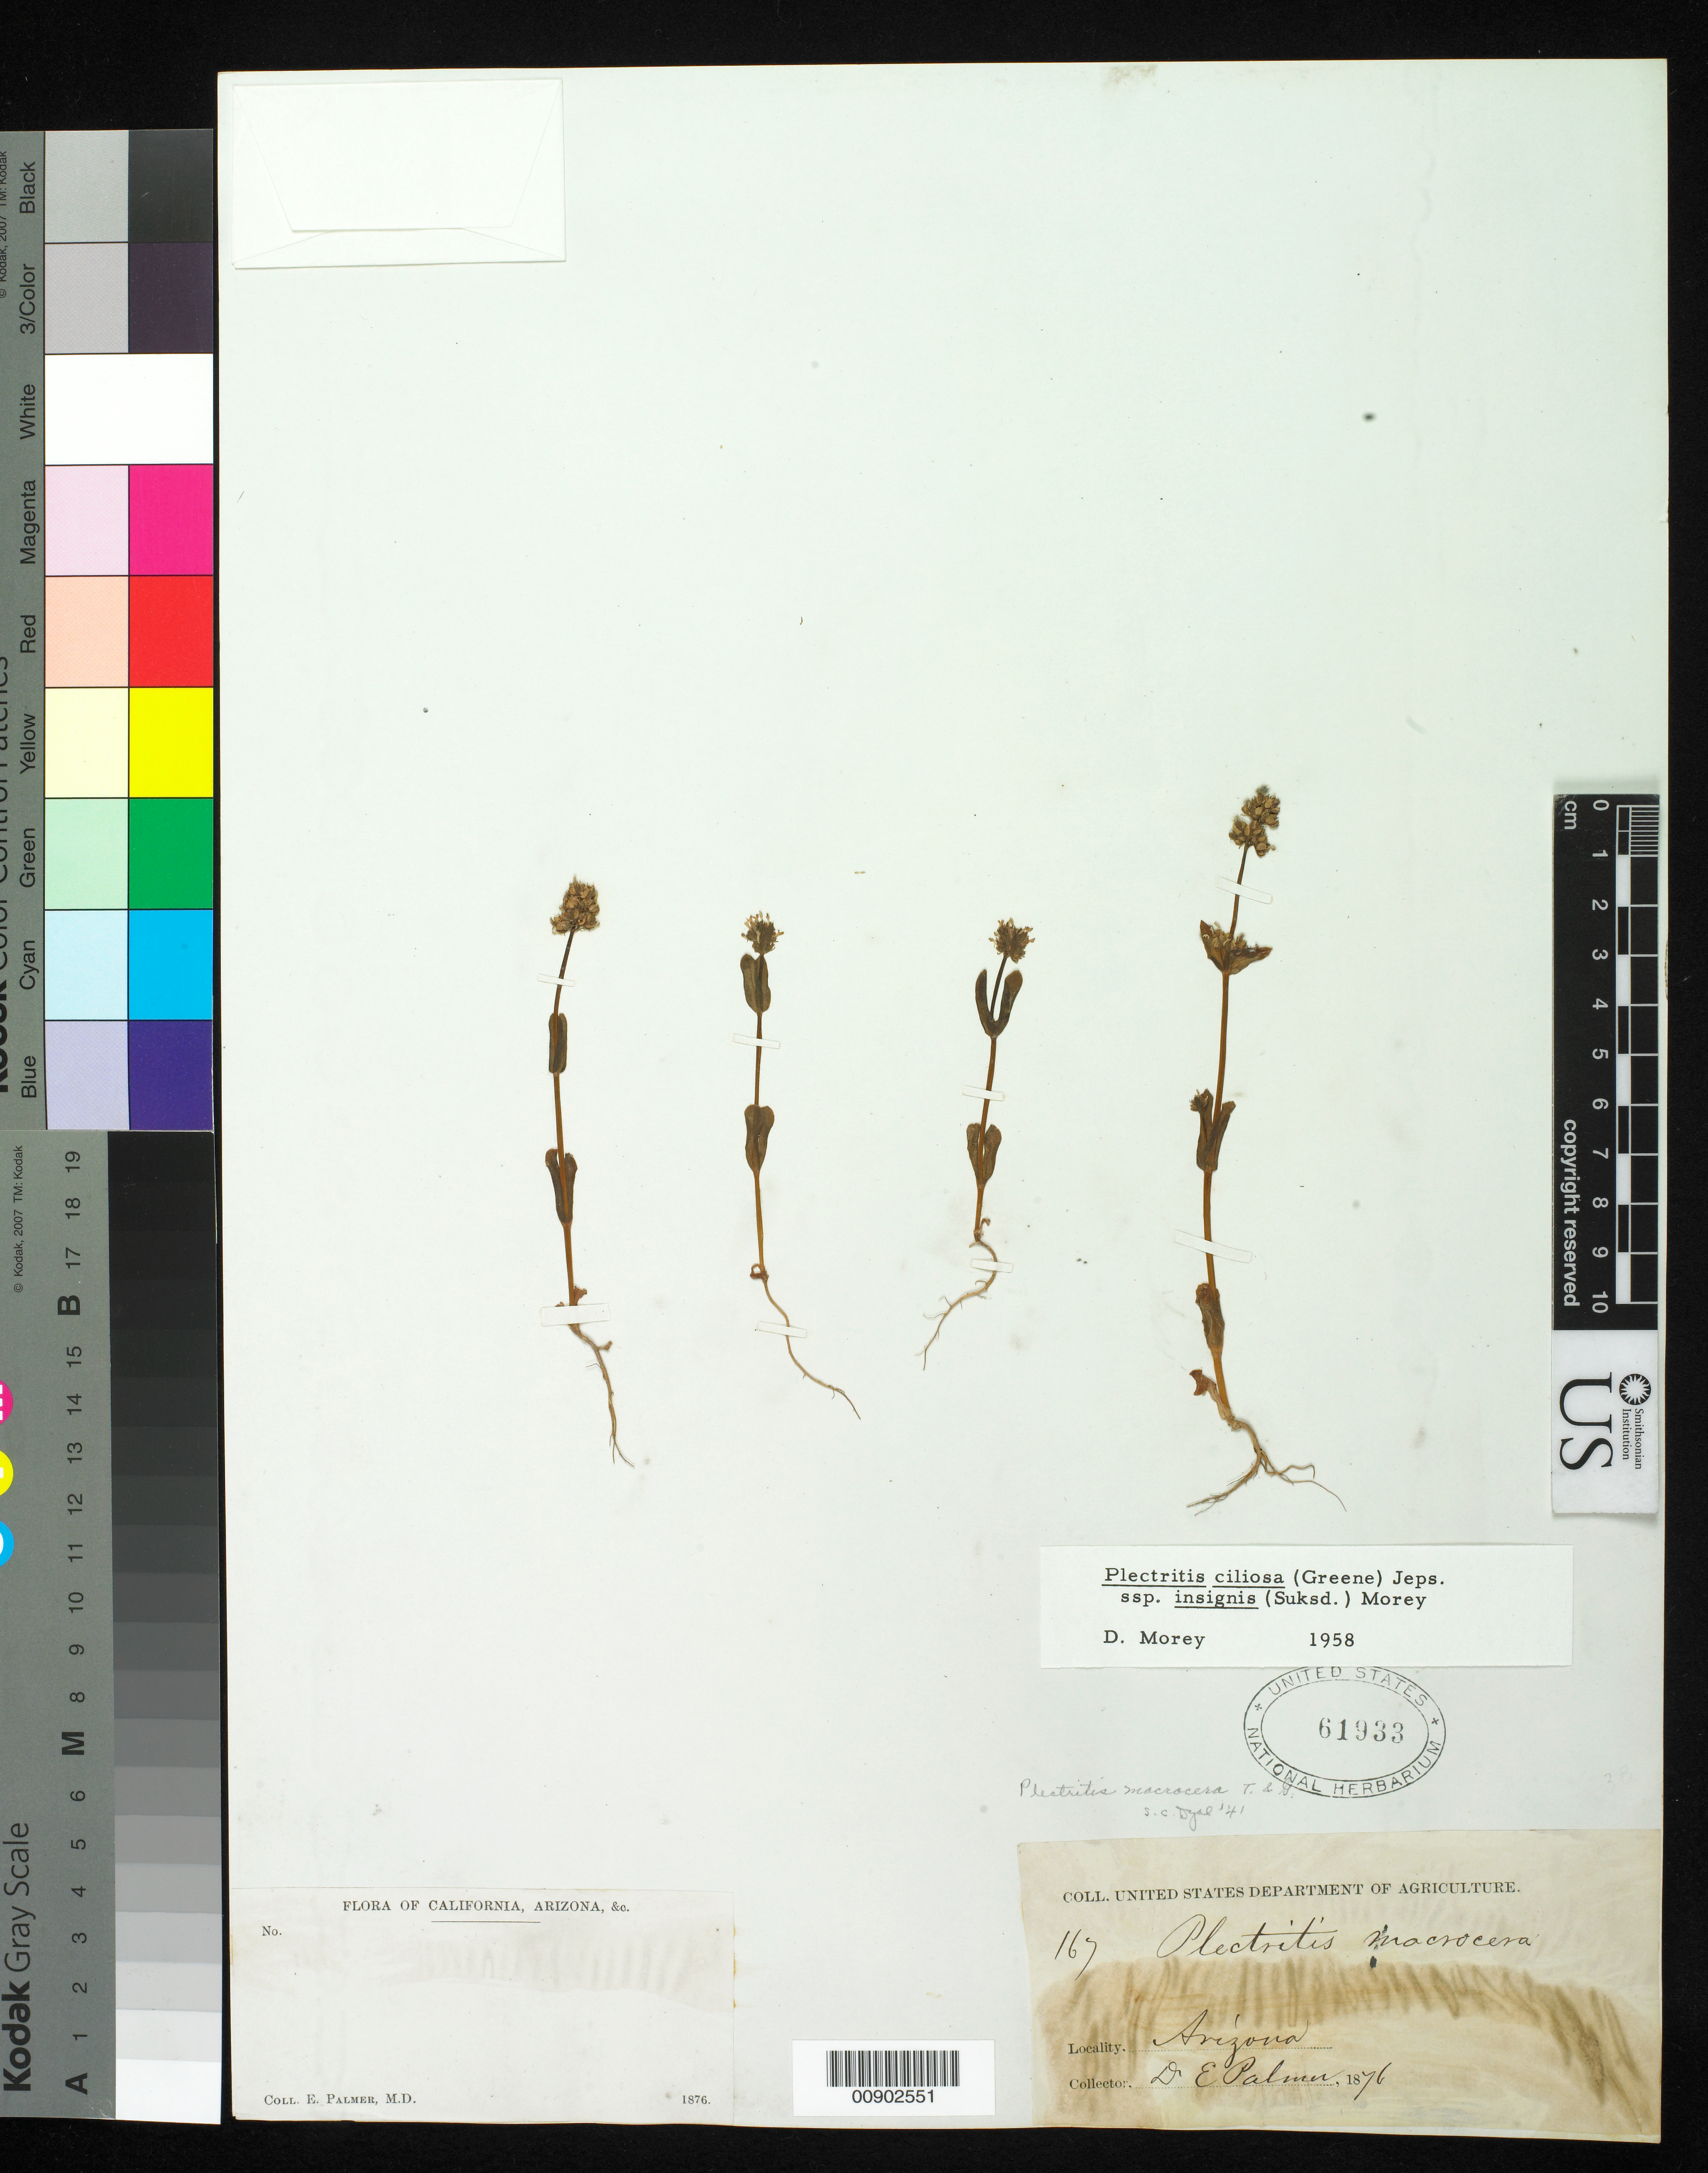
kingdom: Plantae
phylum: Tracheophyta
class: Magnoliopsida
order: Dipsacales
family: Caprifoliaceae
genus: Plectritis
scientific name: Plectritis ciliosa subsp. insignis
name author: (Suksd.) Morey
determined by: Morey, D. H.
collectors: E. Palmer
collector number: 167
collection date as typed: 1876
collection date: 1876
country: United States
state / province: Arizona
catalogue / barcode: US 61933